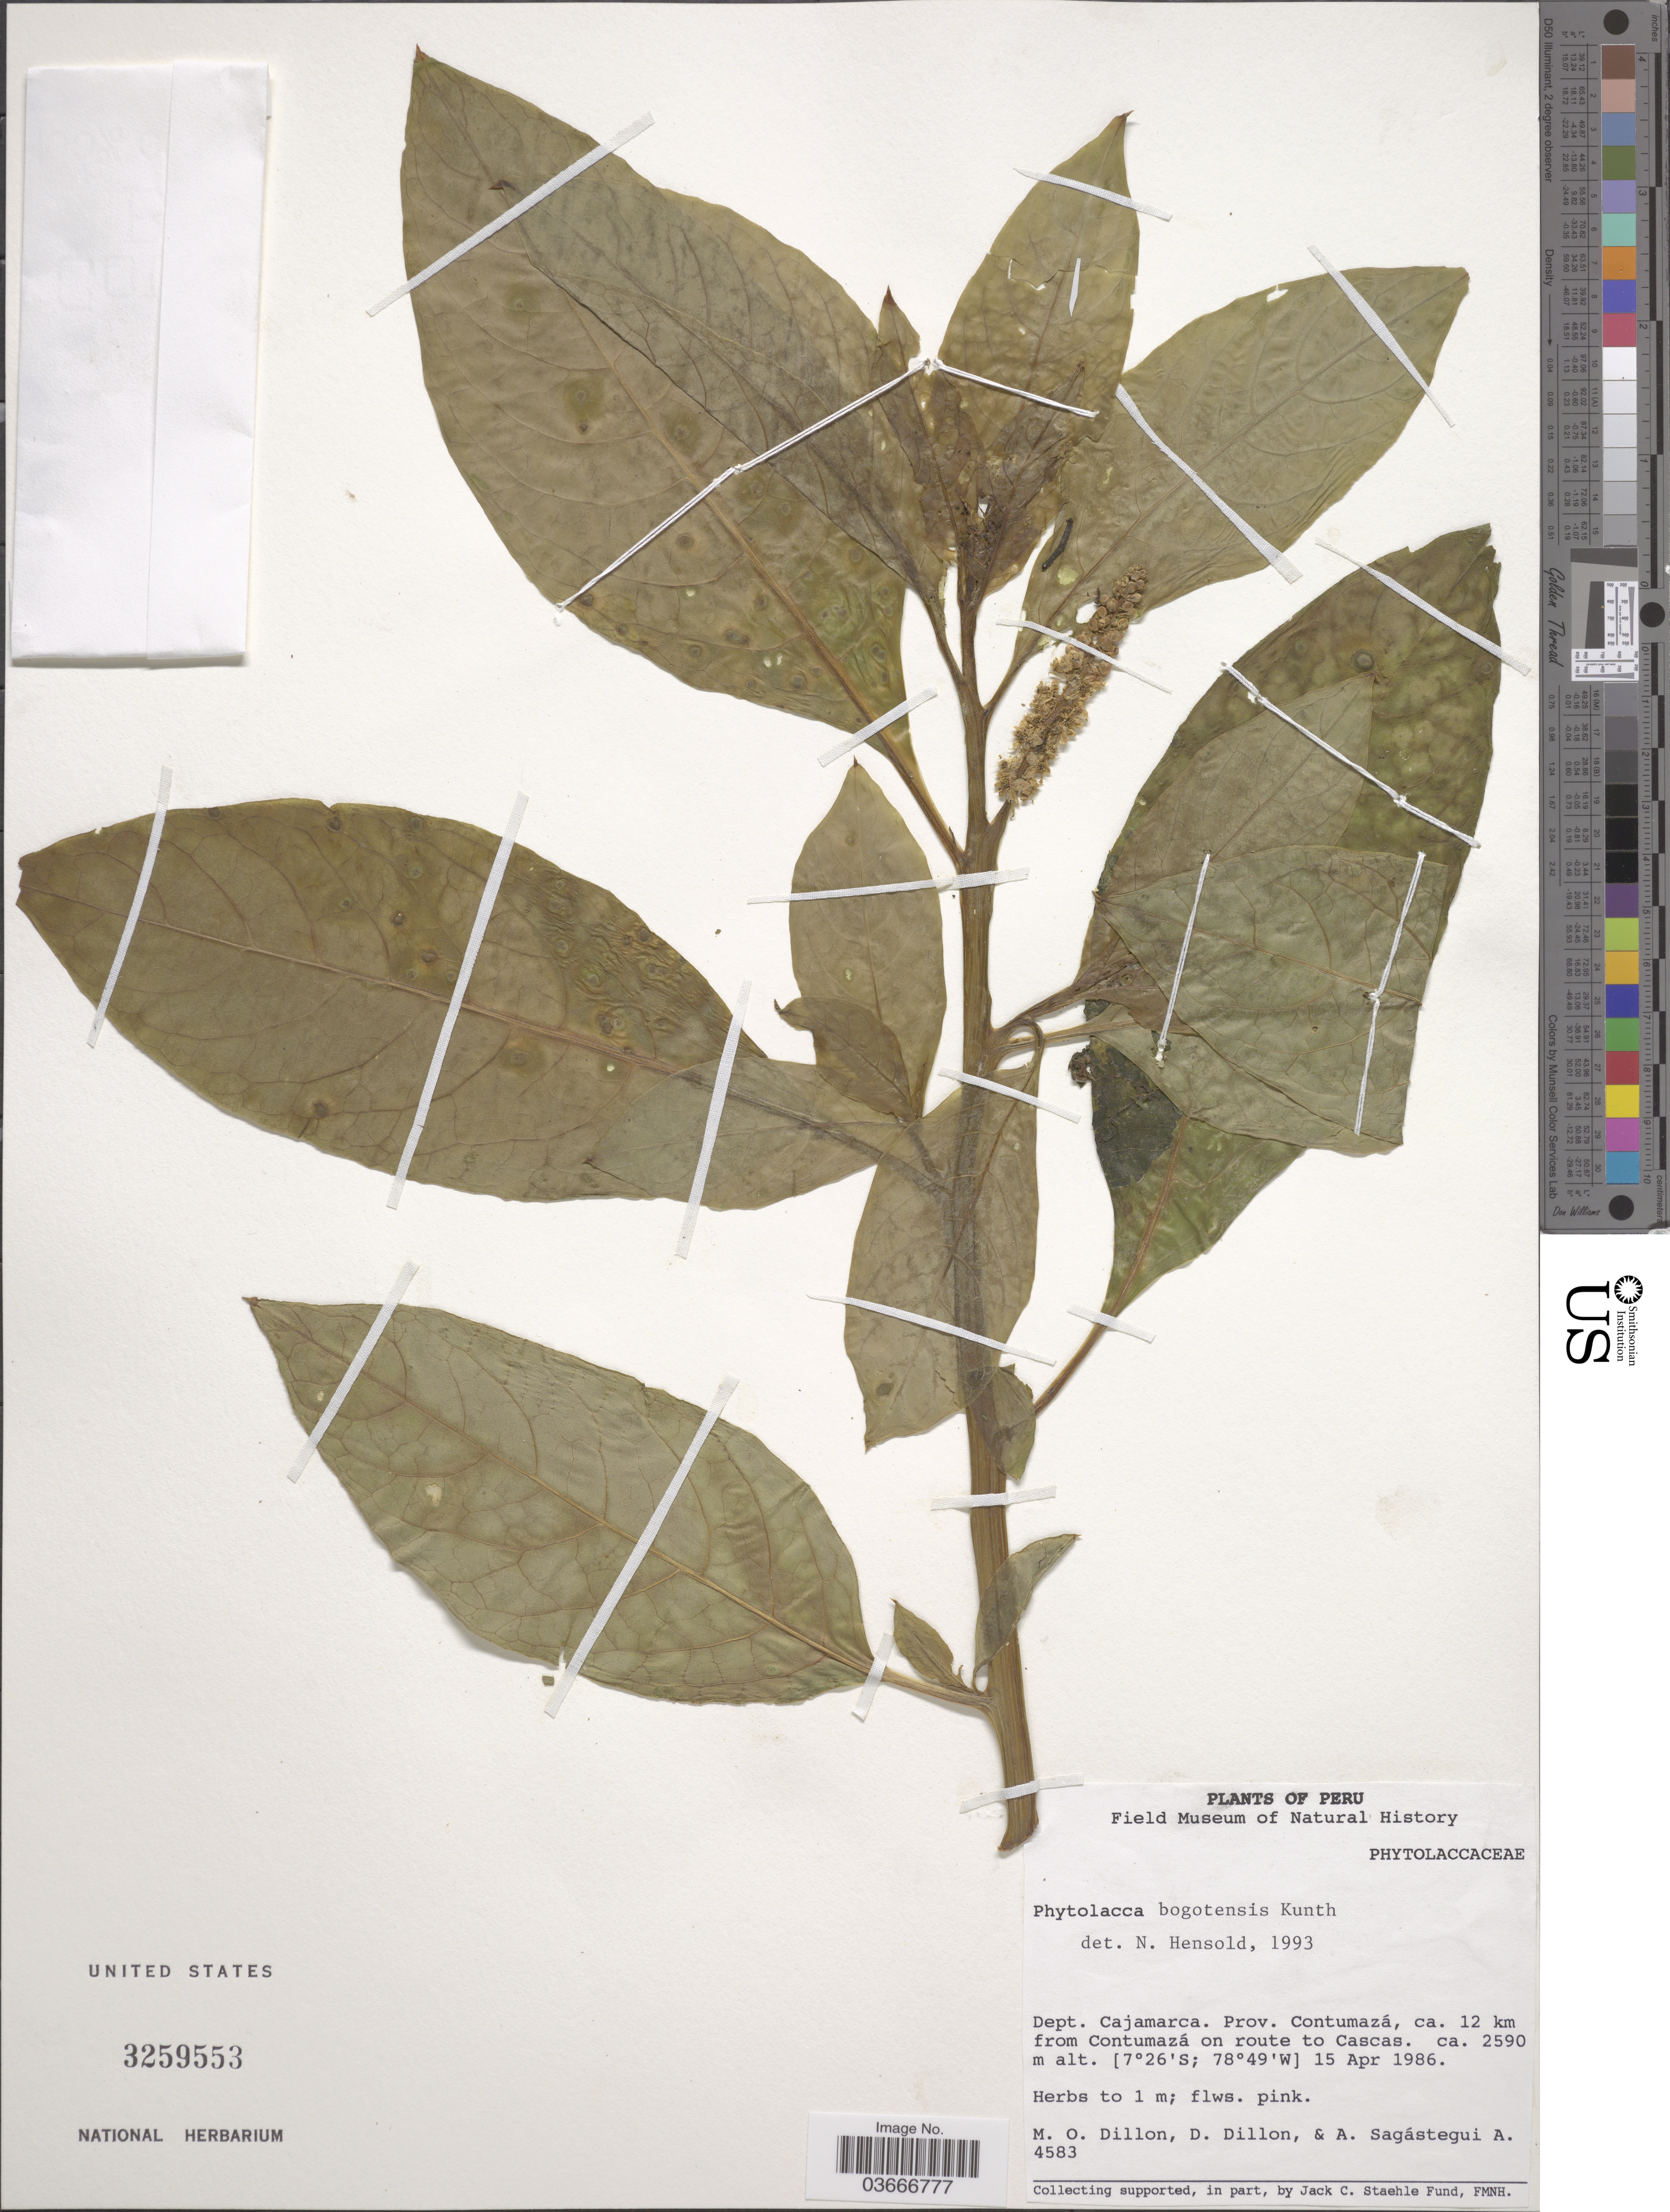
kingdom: Plantae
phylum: Tracheophyta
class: Magnoliopsida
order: Caryophyllales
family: Phytolaccaceae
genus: Phytolacca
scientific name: Phytolacca bogotensis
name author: Kunth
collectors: M. O. Dillon, D. Dillon & A. Sagástegui A.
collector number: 4583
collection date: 1986-04-15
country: Peru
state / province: Cajamarca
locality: Dept. Cajamarca. Prov. Contumazá, ca. 12 km from Contumazá on route to Cascas.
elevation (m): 2590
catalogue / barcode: US 3259553